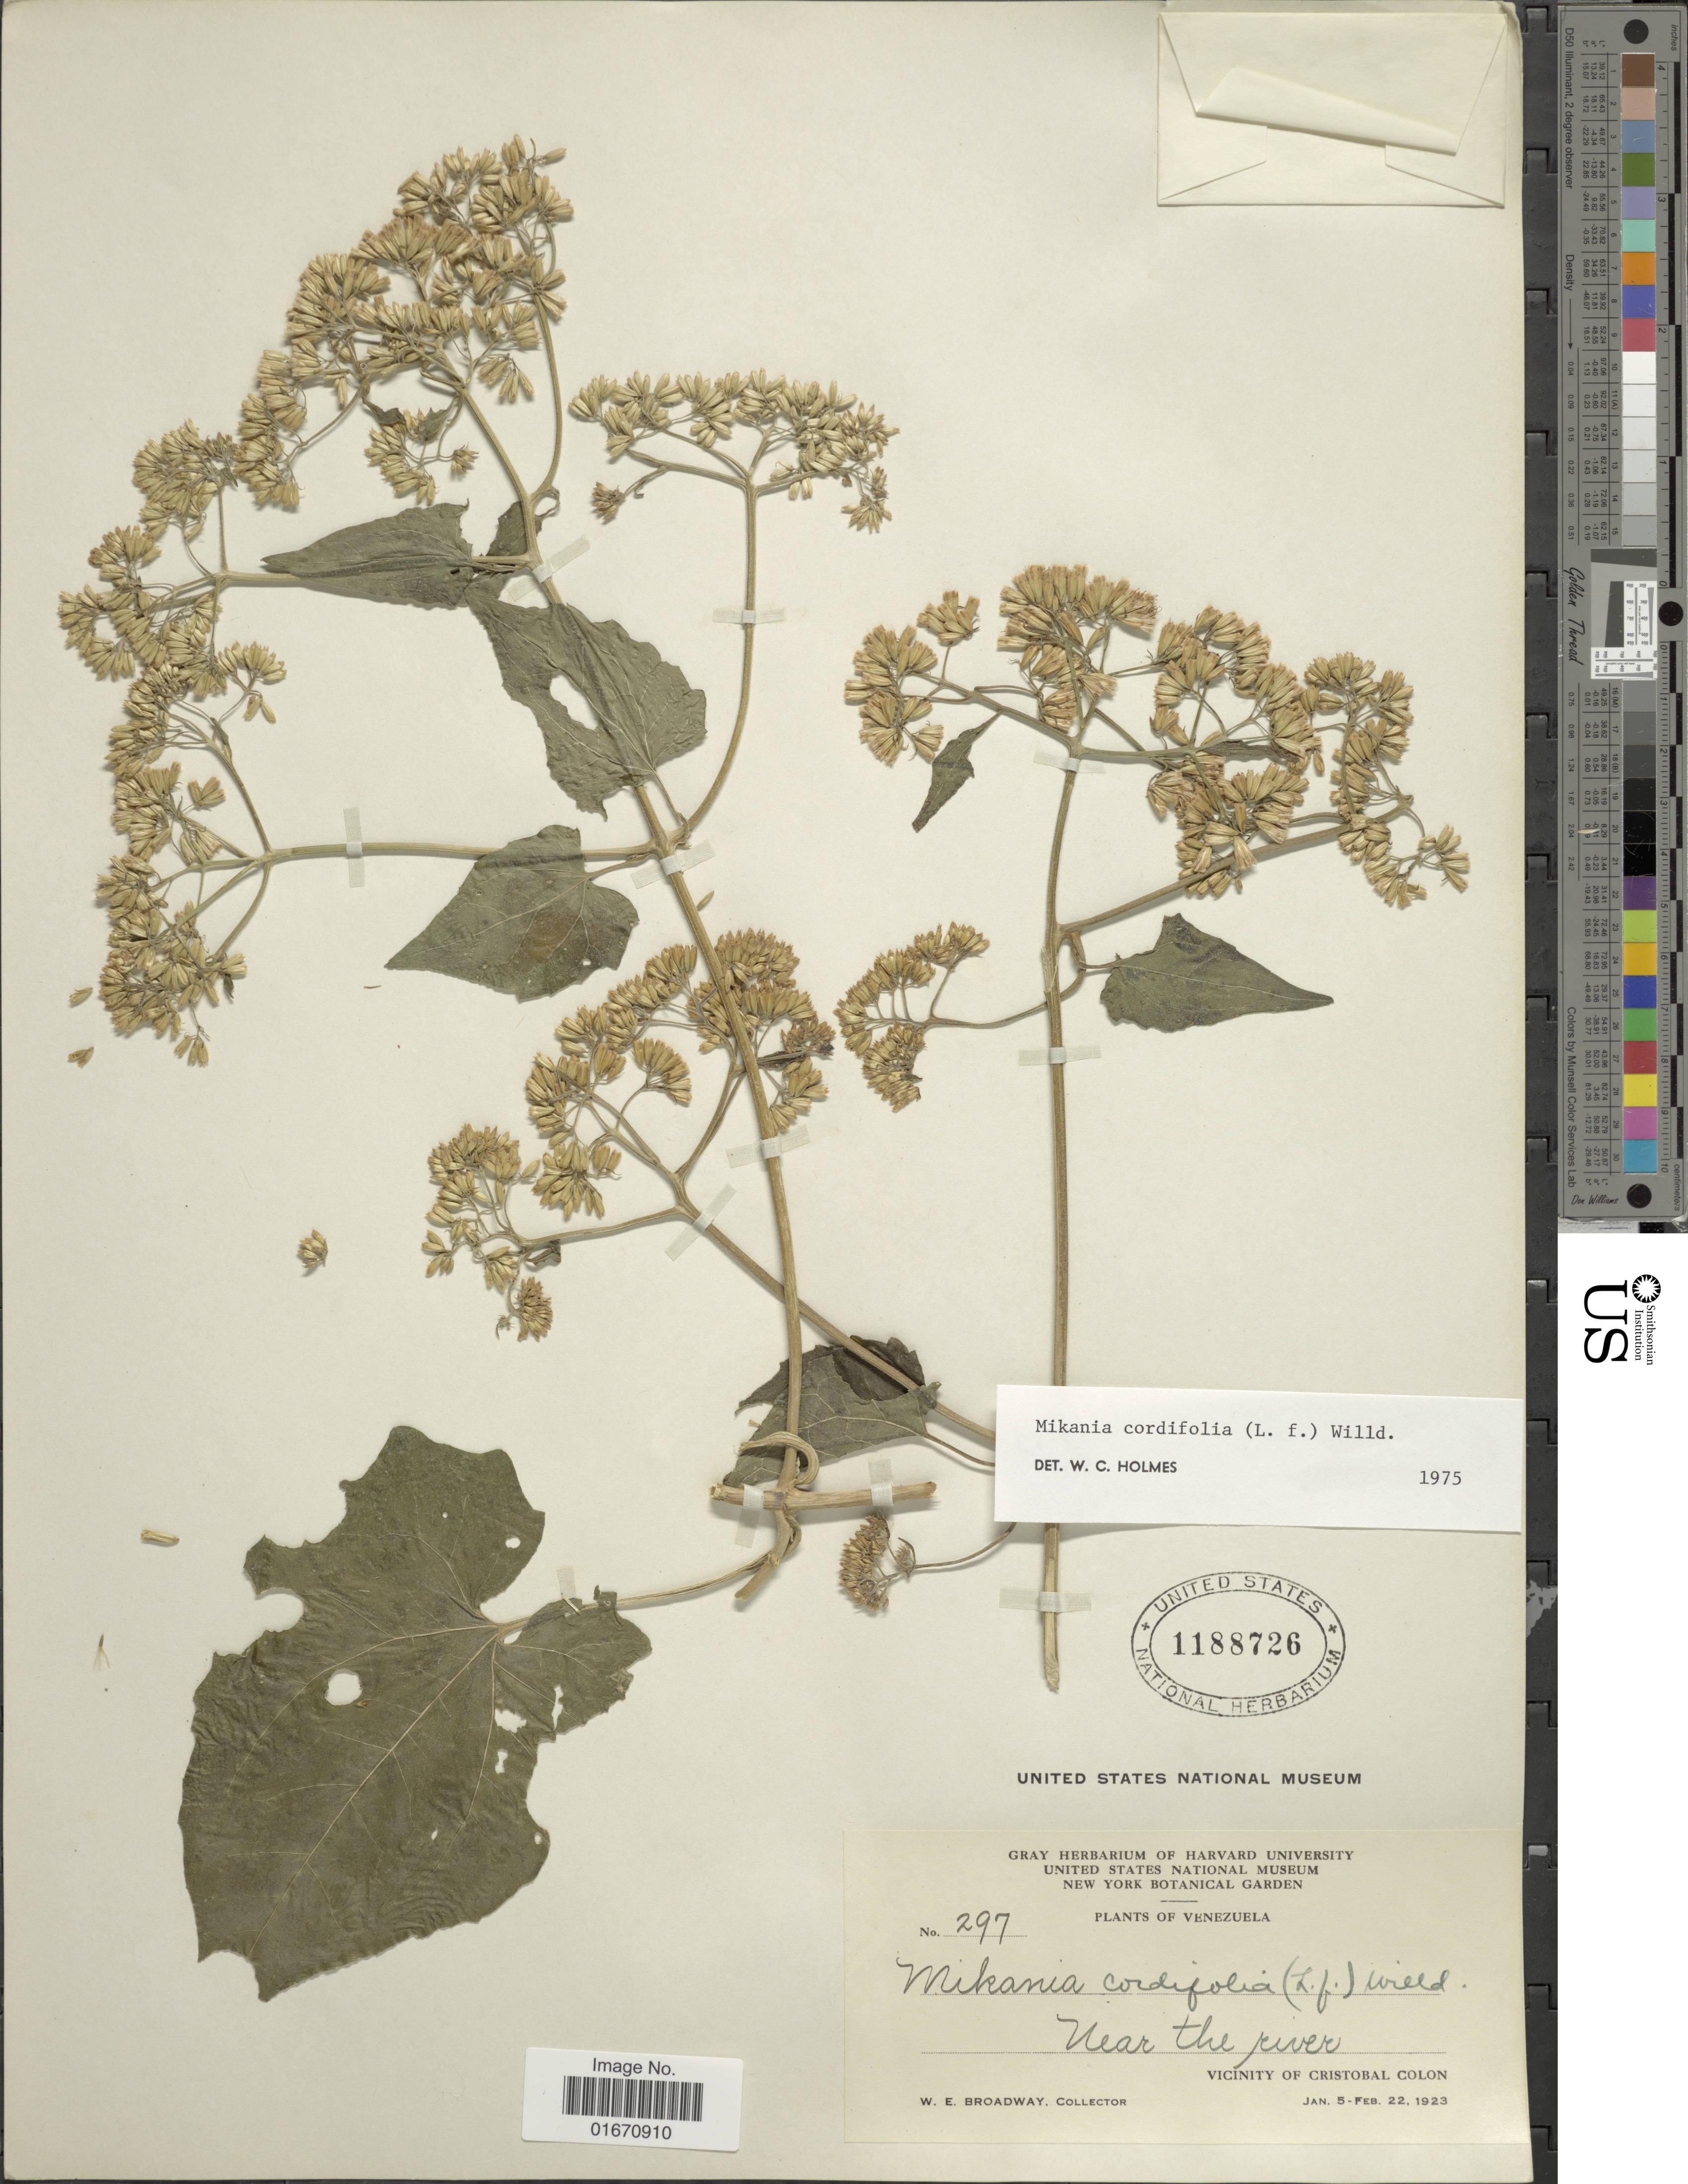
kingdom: Plantae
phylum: Tracheophyta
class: Magnoliopsida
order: Asterales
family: Asteraceae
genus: Mikania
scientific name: Mikania cordifolia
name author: Kunth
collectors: W. E. Broadway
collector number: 297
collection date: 1923-01-05/1923-02-22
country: Venezuela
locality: Vicinity of Cristobal Colon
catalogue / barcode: US 1188726